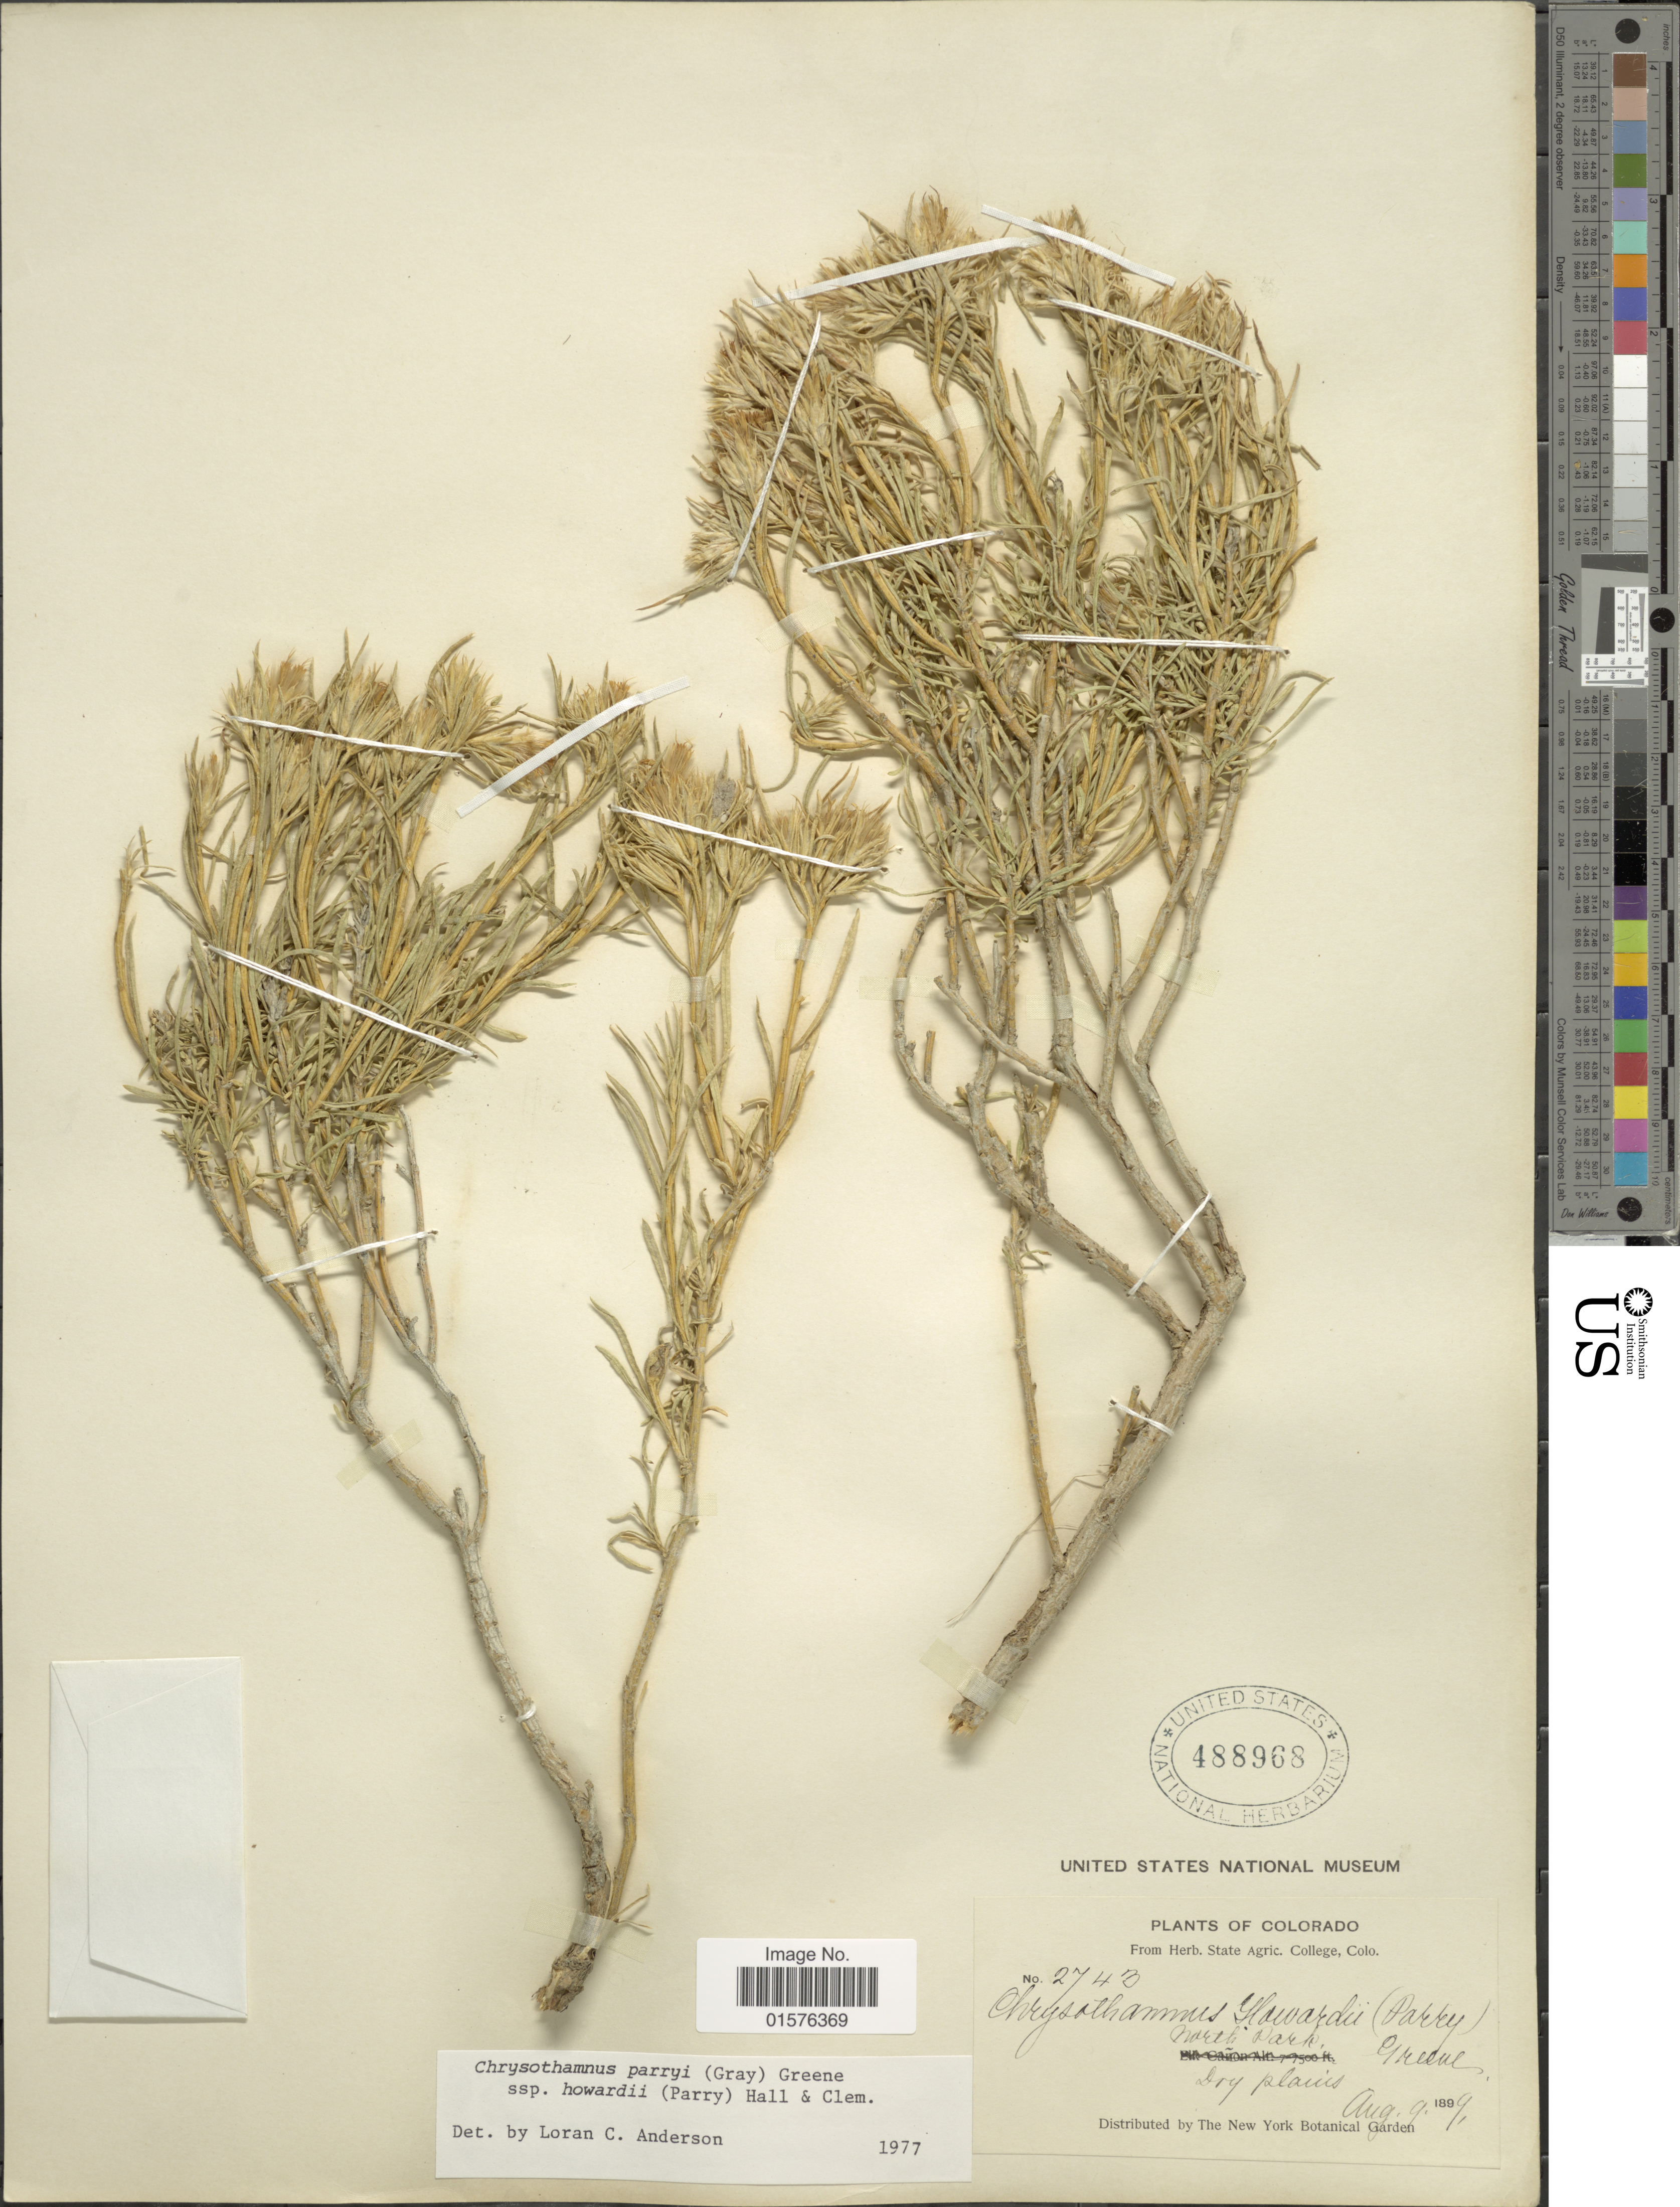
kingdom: Plantae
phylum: Tracheophyta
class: Magnoliopsida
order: Asterales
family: Asteraceae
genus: Ericameria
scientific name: Ericameria parryi var. howardii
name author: (A. Gray) G.L. Nesom & G.I. Baird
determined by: Urbatsch, Lowell E., Curator (LSU), Louisiana State University (UNITED STATES)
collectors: ex herb. State Agric. College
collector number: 2743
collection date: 1899-08-09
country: United States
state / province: Colorado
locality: North Park.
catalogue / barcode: US 488968